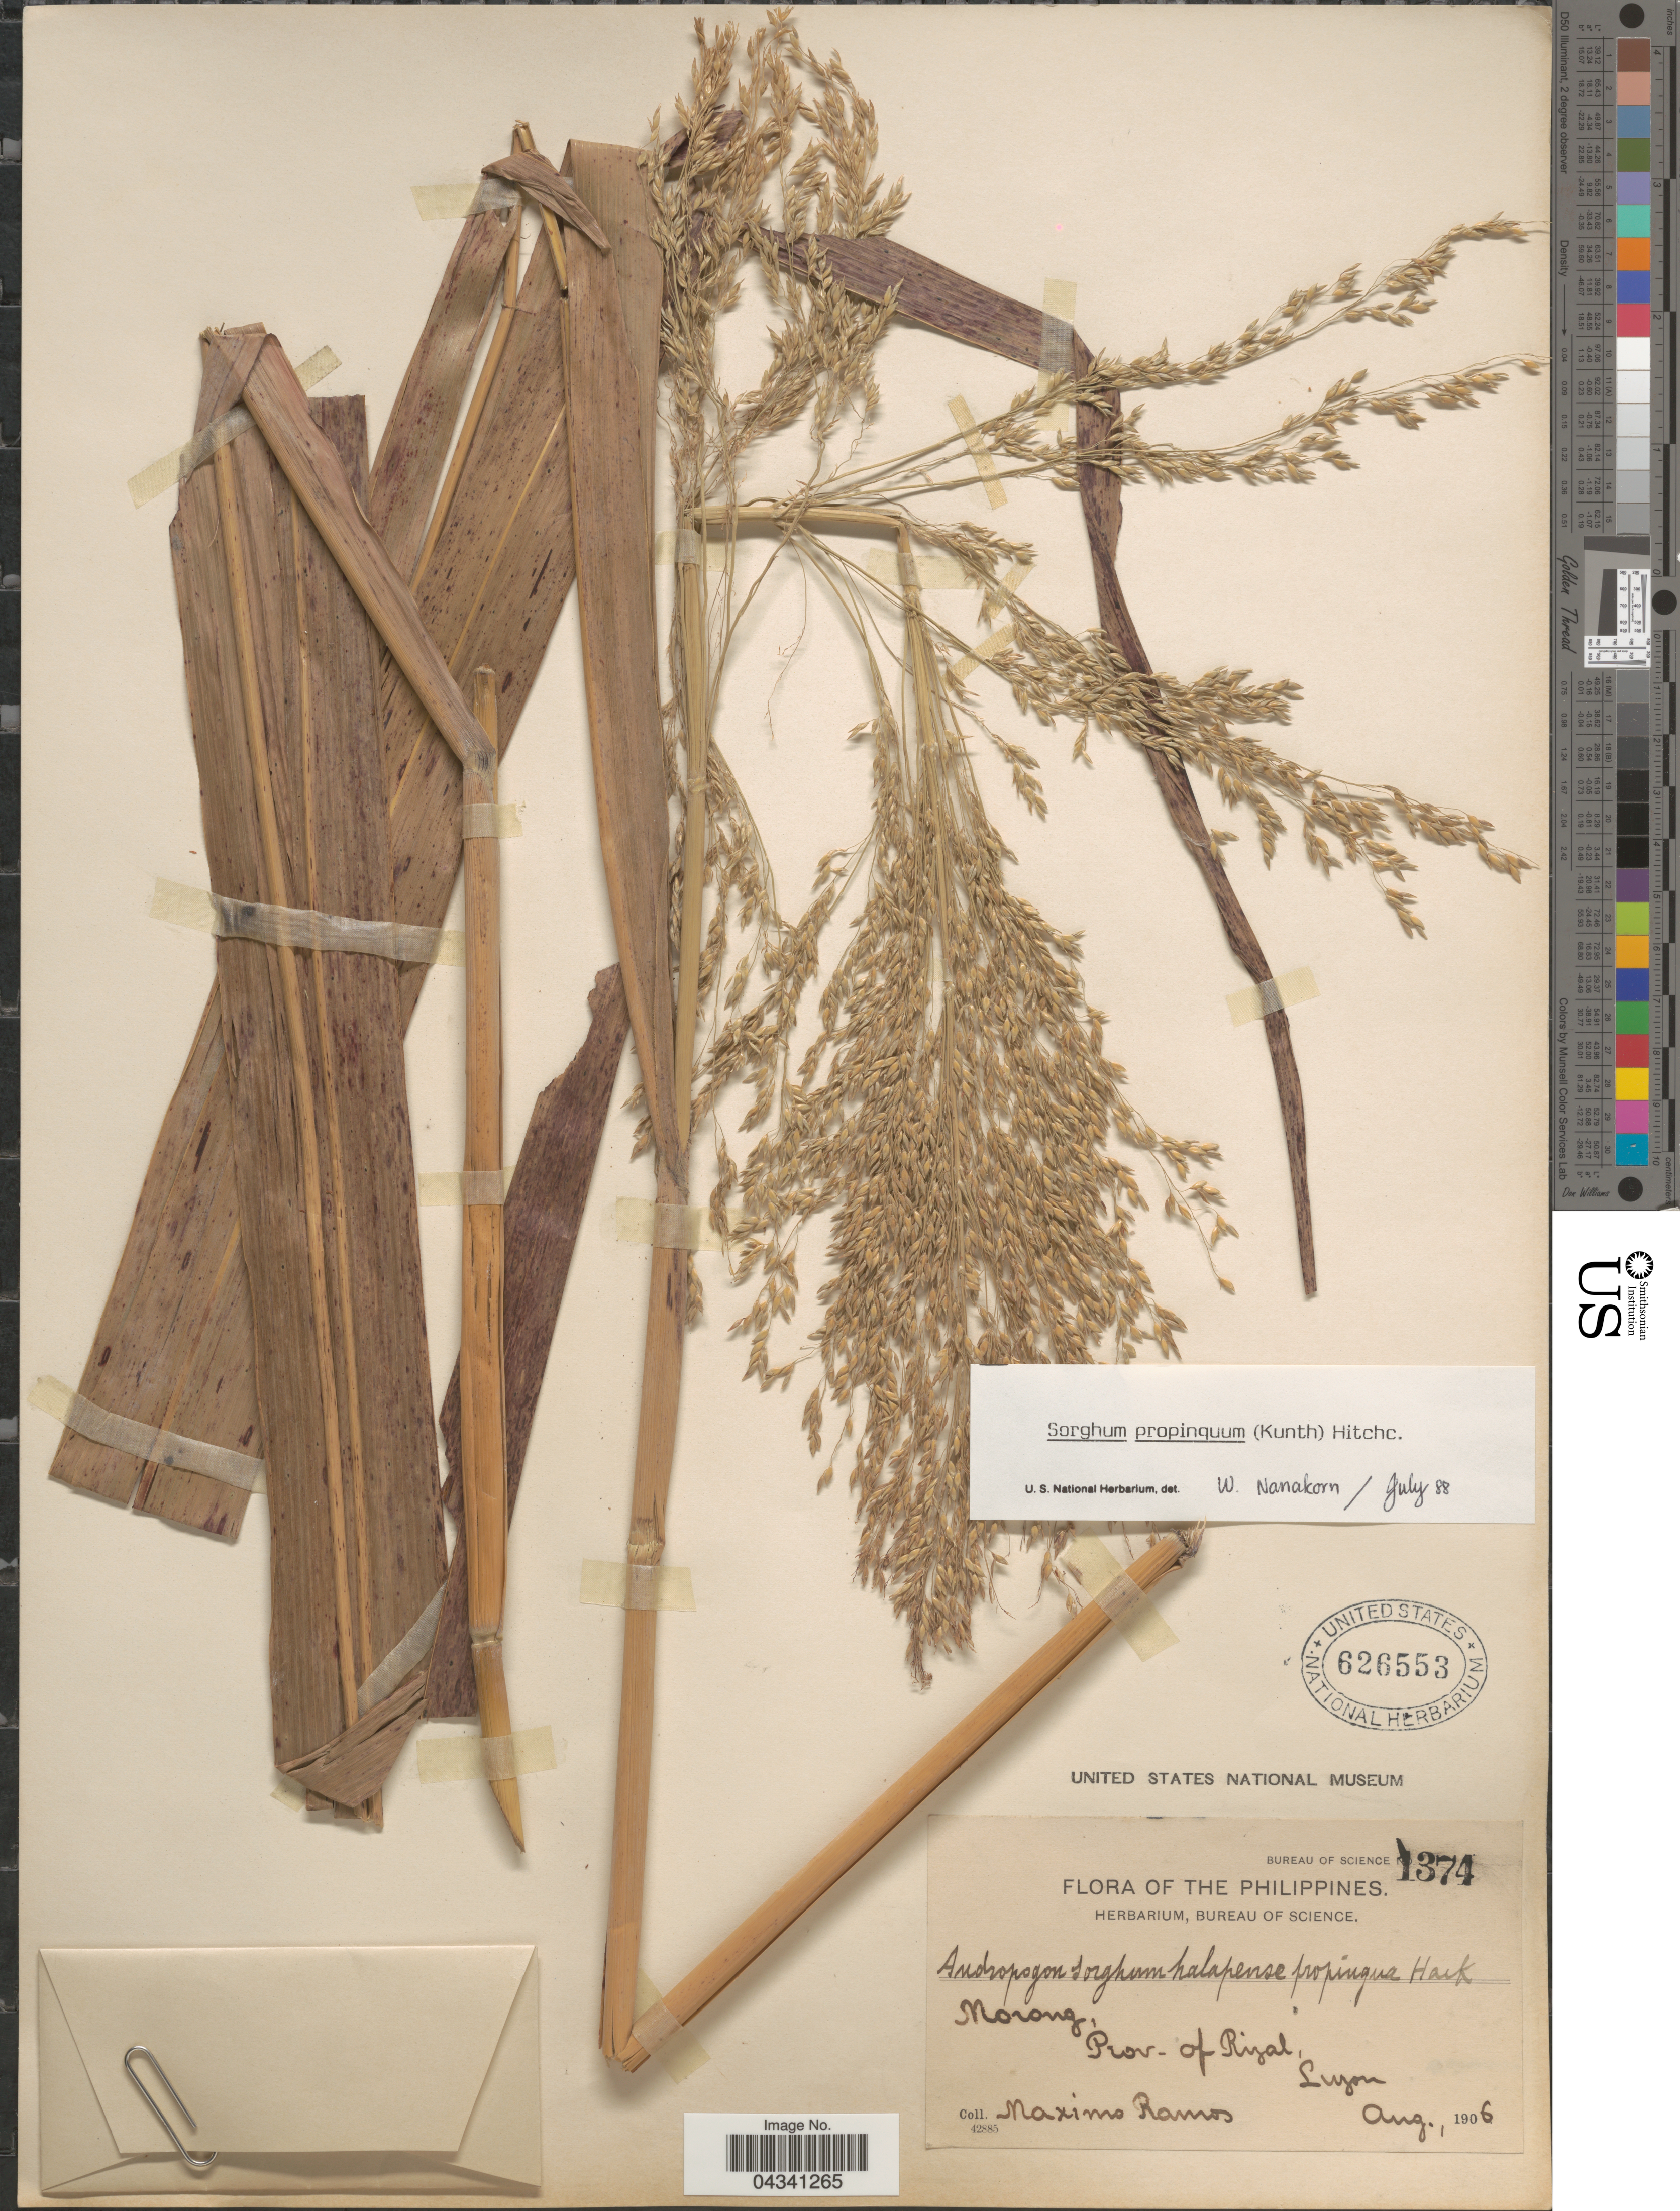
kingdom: Plantae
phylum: Tracheophyta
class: Liliopsida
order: Poales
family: Poaceae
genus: Sorghum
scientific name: Sorghum propinquum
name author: (Kunth) Hitchc.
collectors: M. Ramos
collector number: Bureau of Science 1374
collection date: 1906-08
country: Philippines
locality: Morong, Prov. of Rizal, Luzon.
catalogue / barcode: US 656553